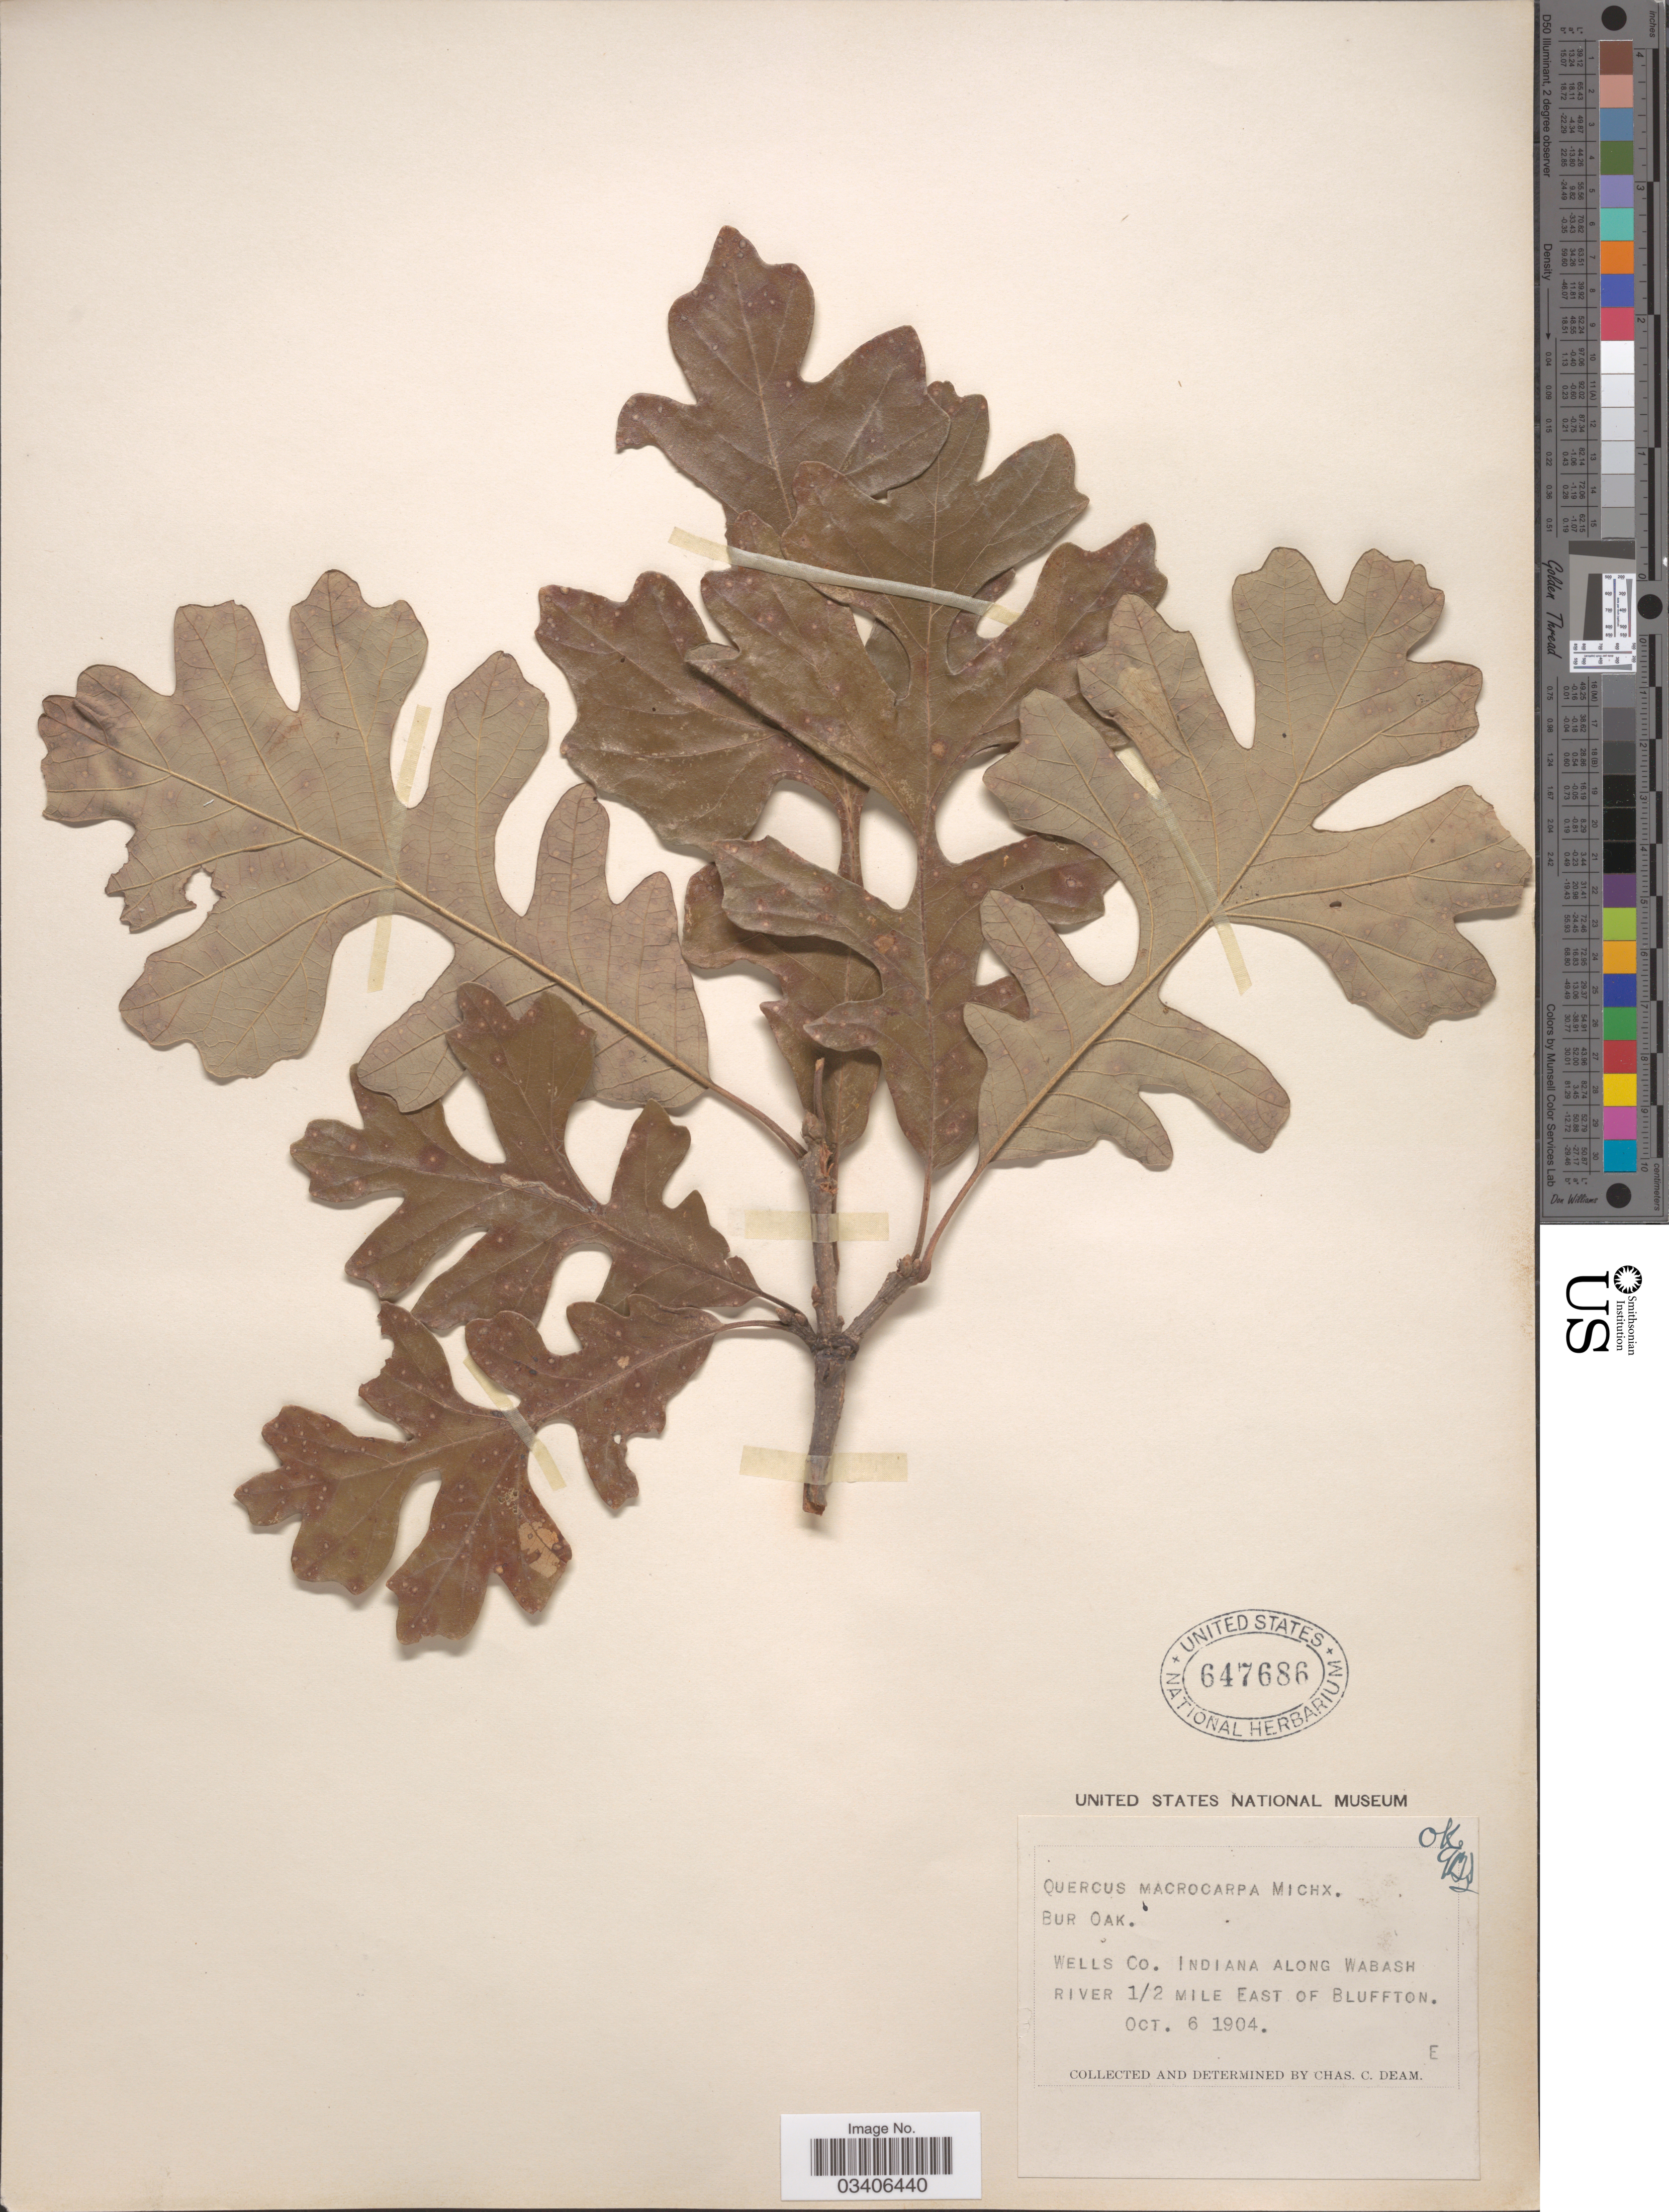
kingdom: Plantae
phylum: Tracheophyta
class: Magnoliopsida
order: Fagales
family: Fagaceae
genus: Quercus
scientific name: Quercus macrocarpa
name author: Michx.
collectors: C. C. Deam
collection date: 1904-10-06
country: United States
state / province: Indiana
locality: Bur Oak. [unsure placement] Wells Co. Indiana along Wabash River ½ mile East of Bluffton.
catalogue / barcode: US 647686